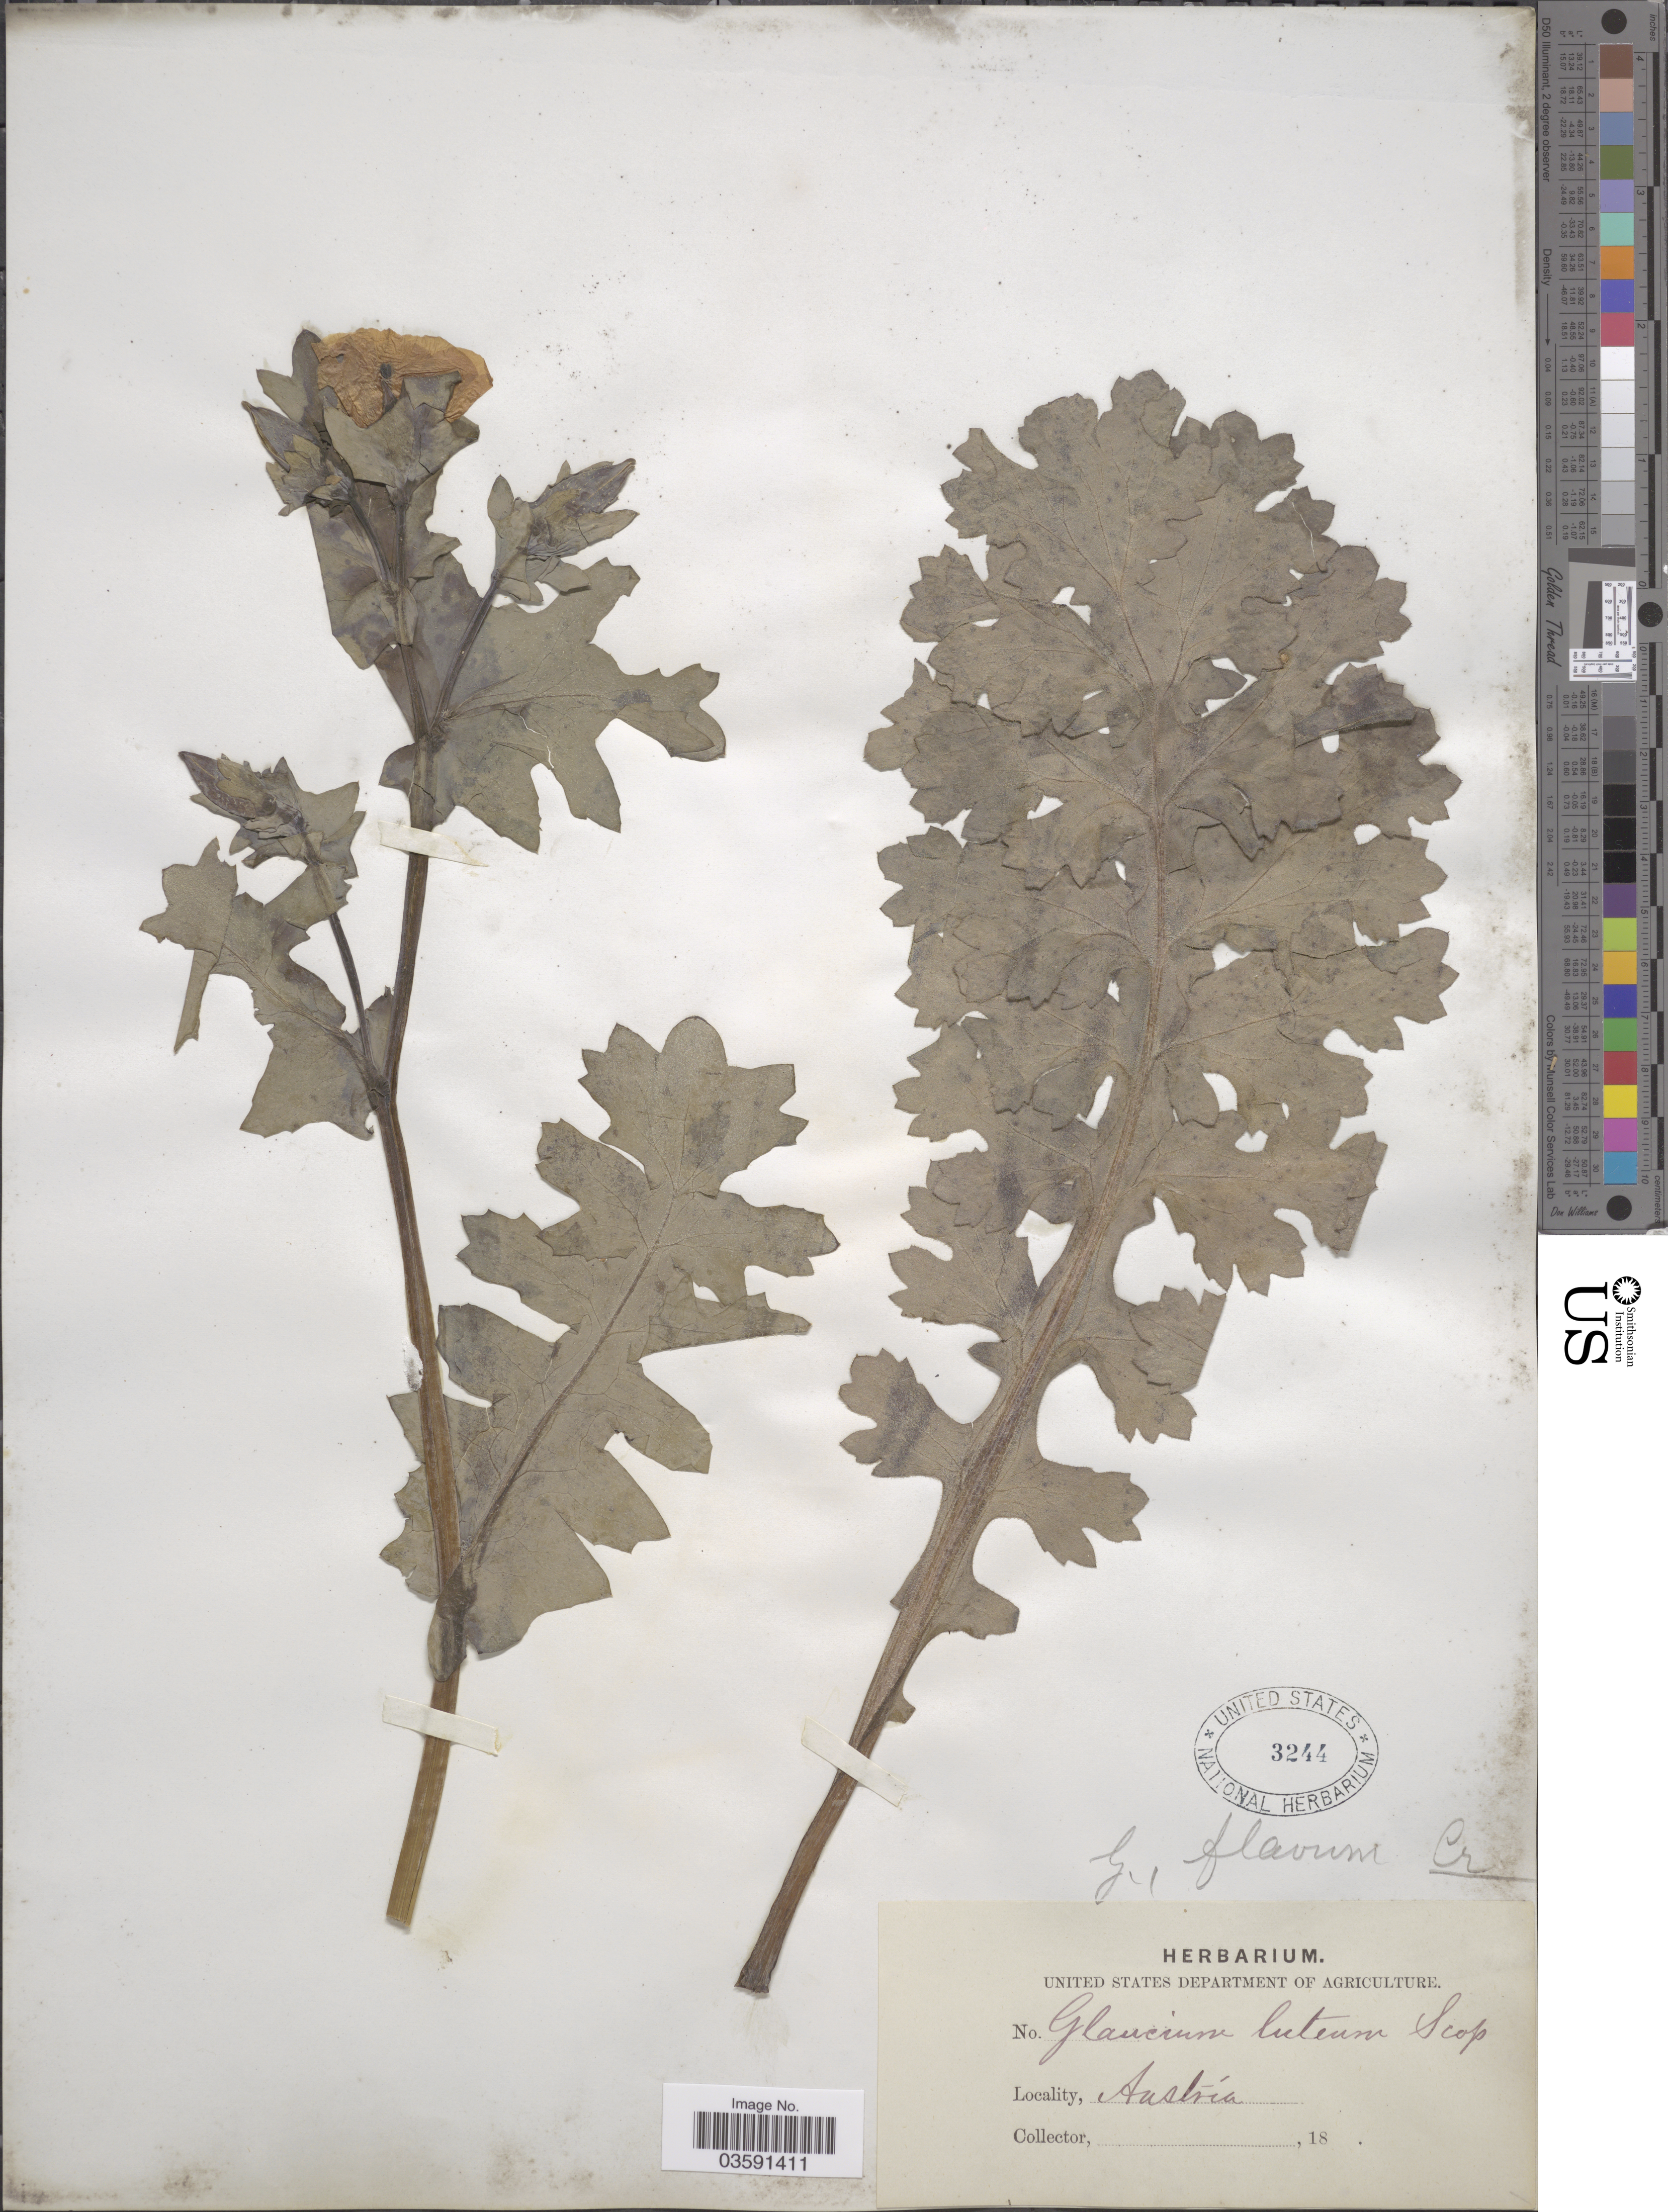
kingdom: Plantae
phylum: Tracheophyta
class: Magnoliopsida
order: Ranunculales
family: Papaveraceae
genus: Glaucium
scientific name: Glaucium flavum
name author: Crantz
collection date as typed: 18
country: Austria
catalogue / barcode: US 3244